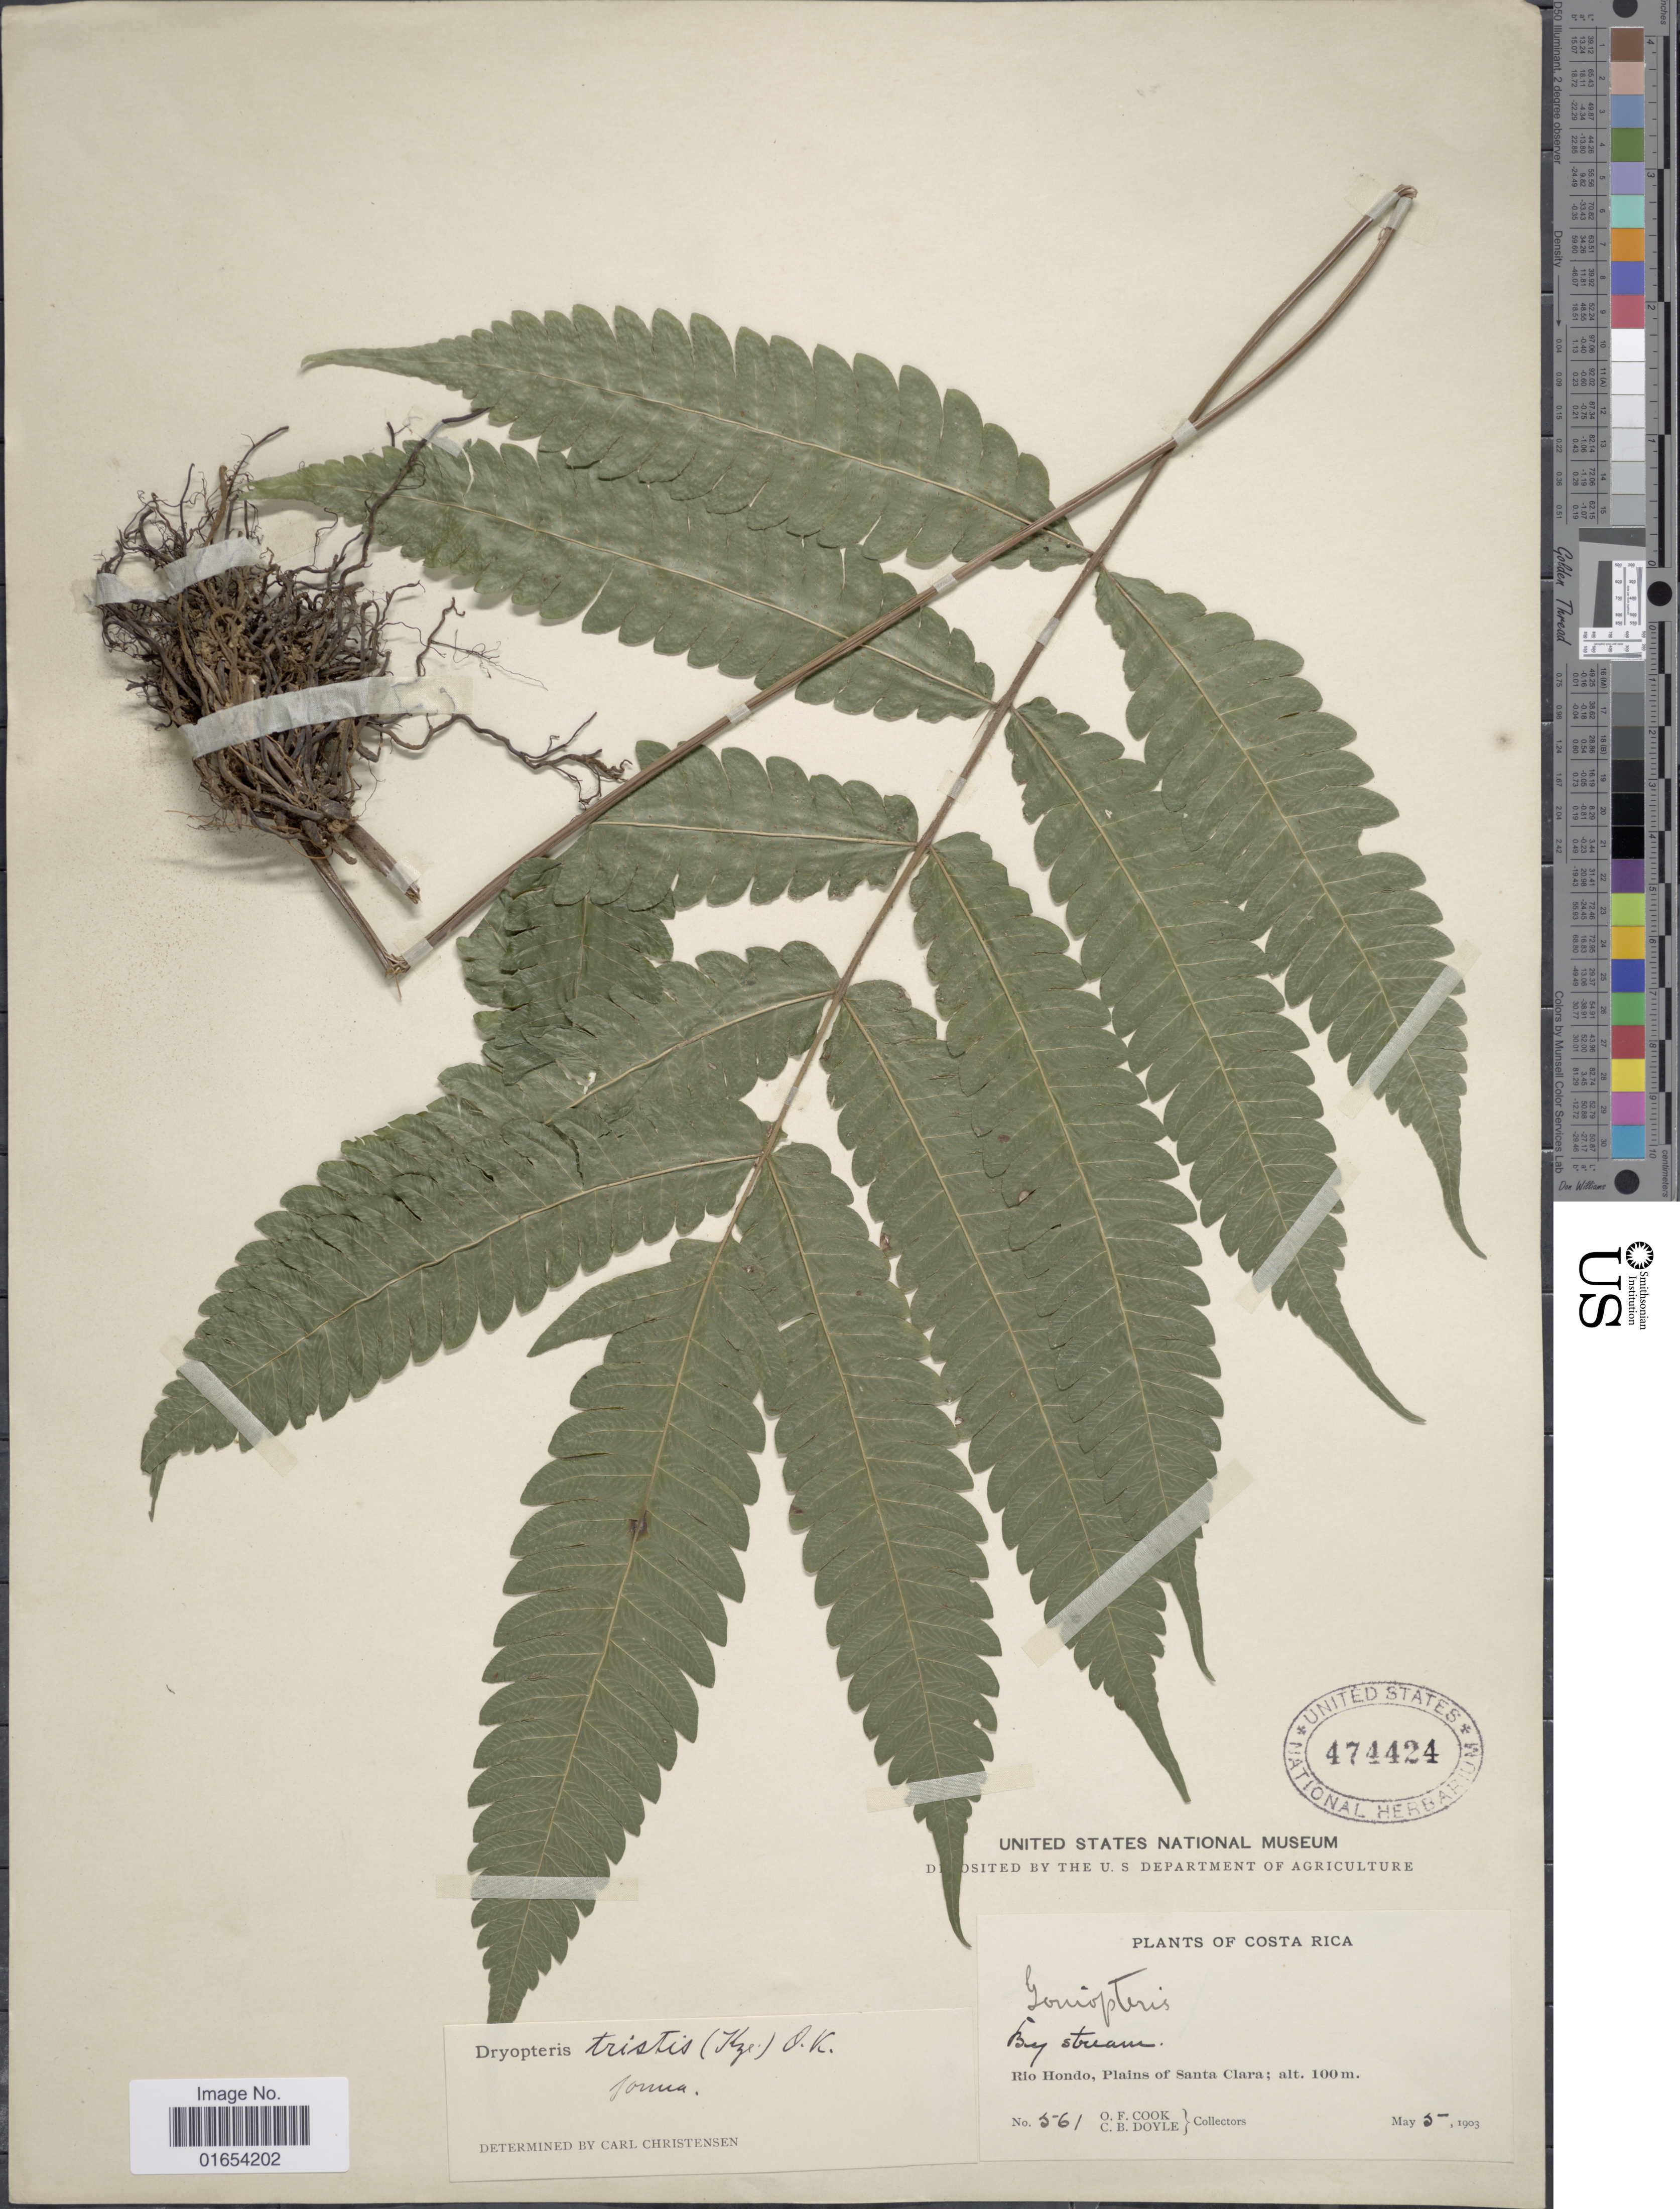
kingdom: Plantae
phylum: Tracheophyta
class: Polypodiopsida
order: Polypodiales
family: Thelypteridaceae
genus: Goniopteris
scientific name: Goniopteris nicaraguensis (C. Chr.) comb. nov., ined 2015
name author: (C. Chr.)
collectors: O. F. Cook & C. Doyle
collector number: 561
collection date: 1903-05-05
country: Costa Rica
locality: Rio Hondo, Plains of Santa Clara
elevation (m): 100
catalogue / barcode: US 474424